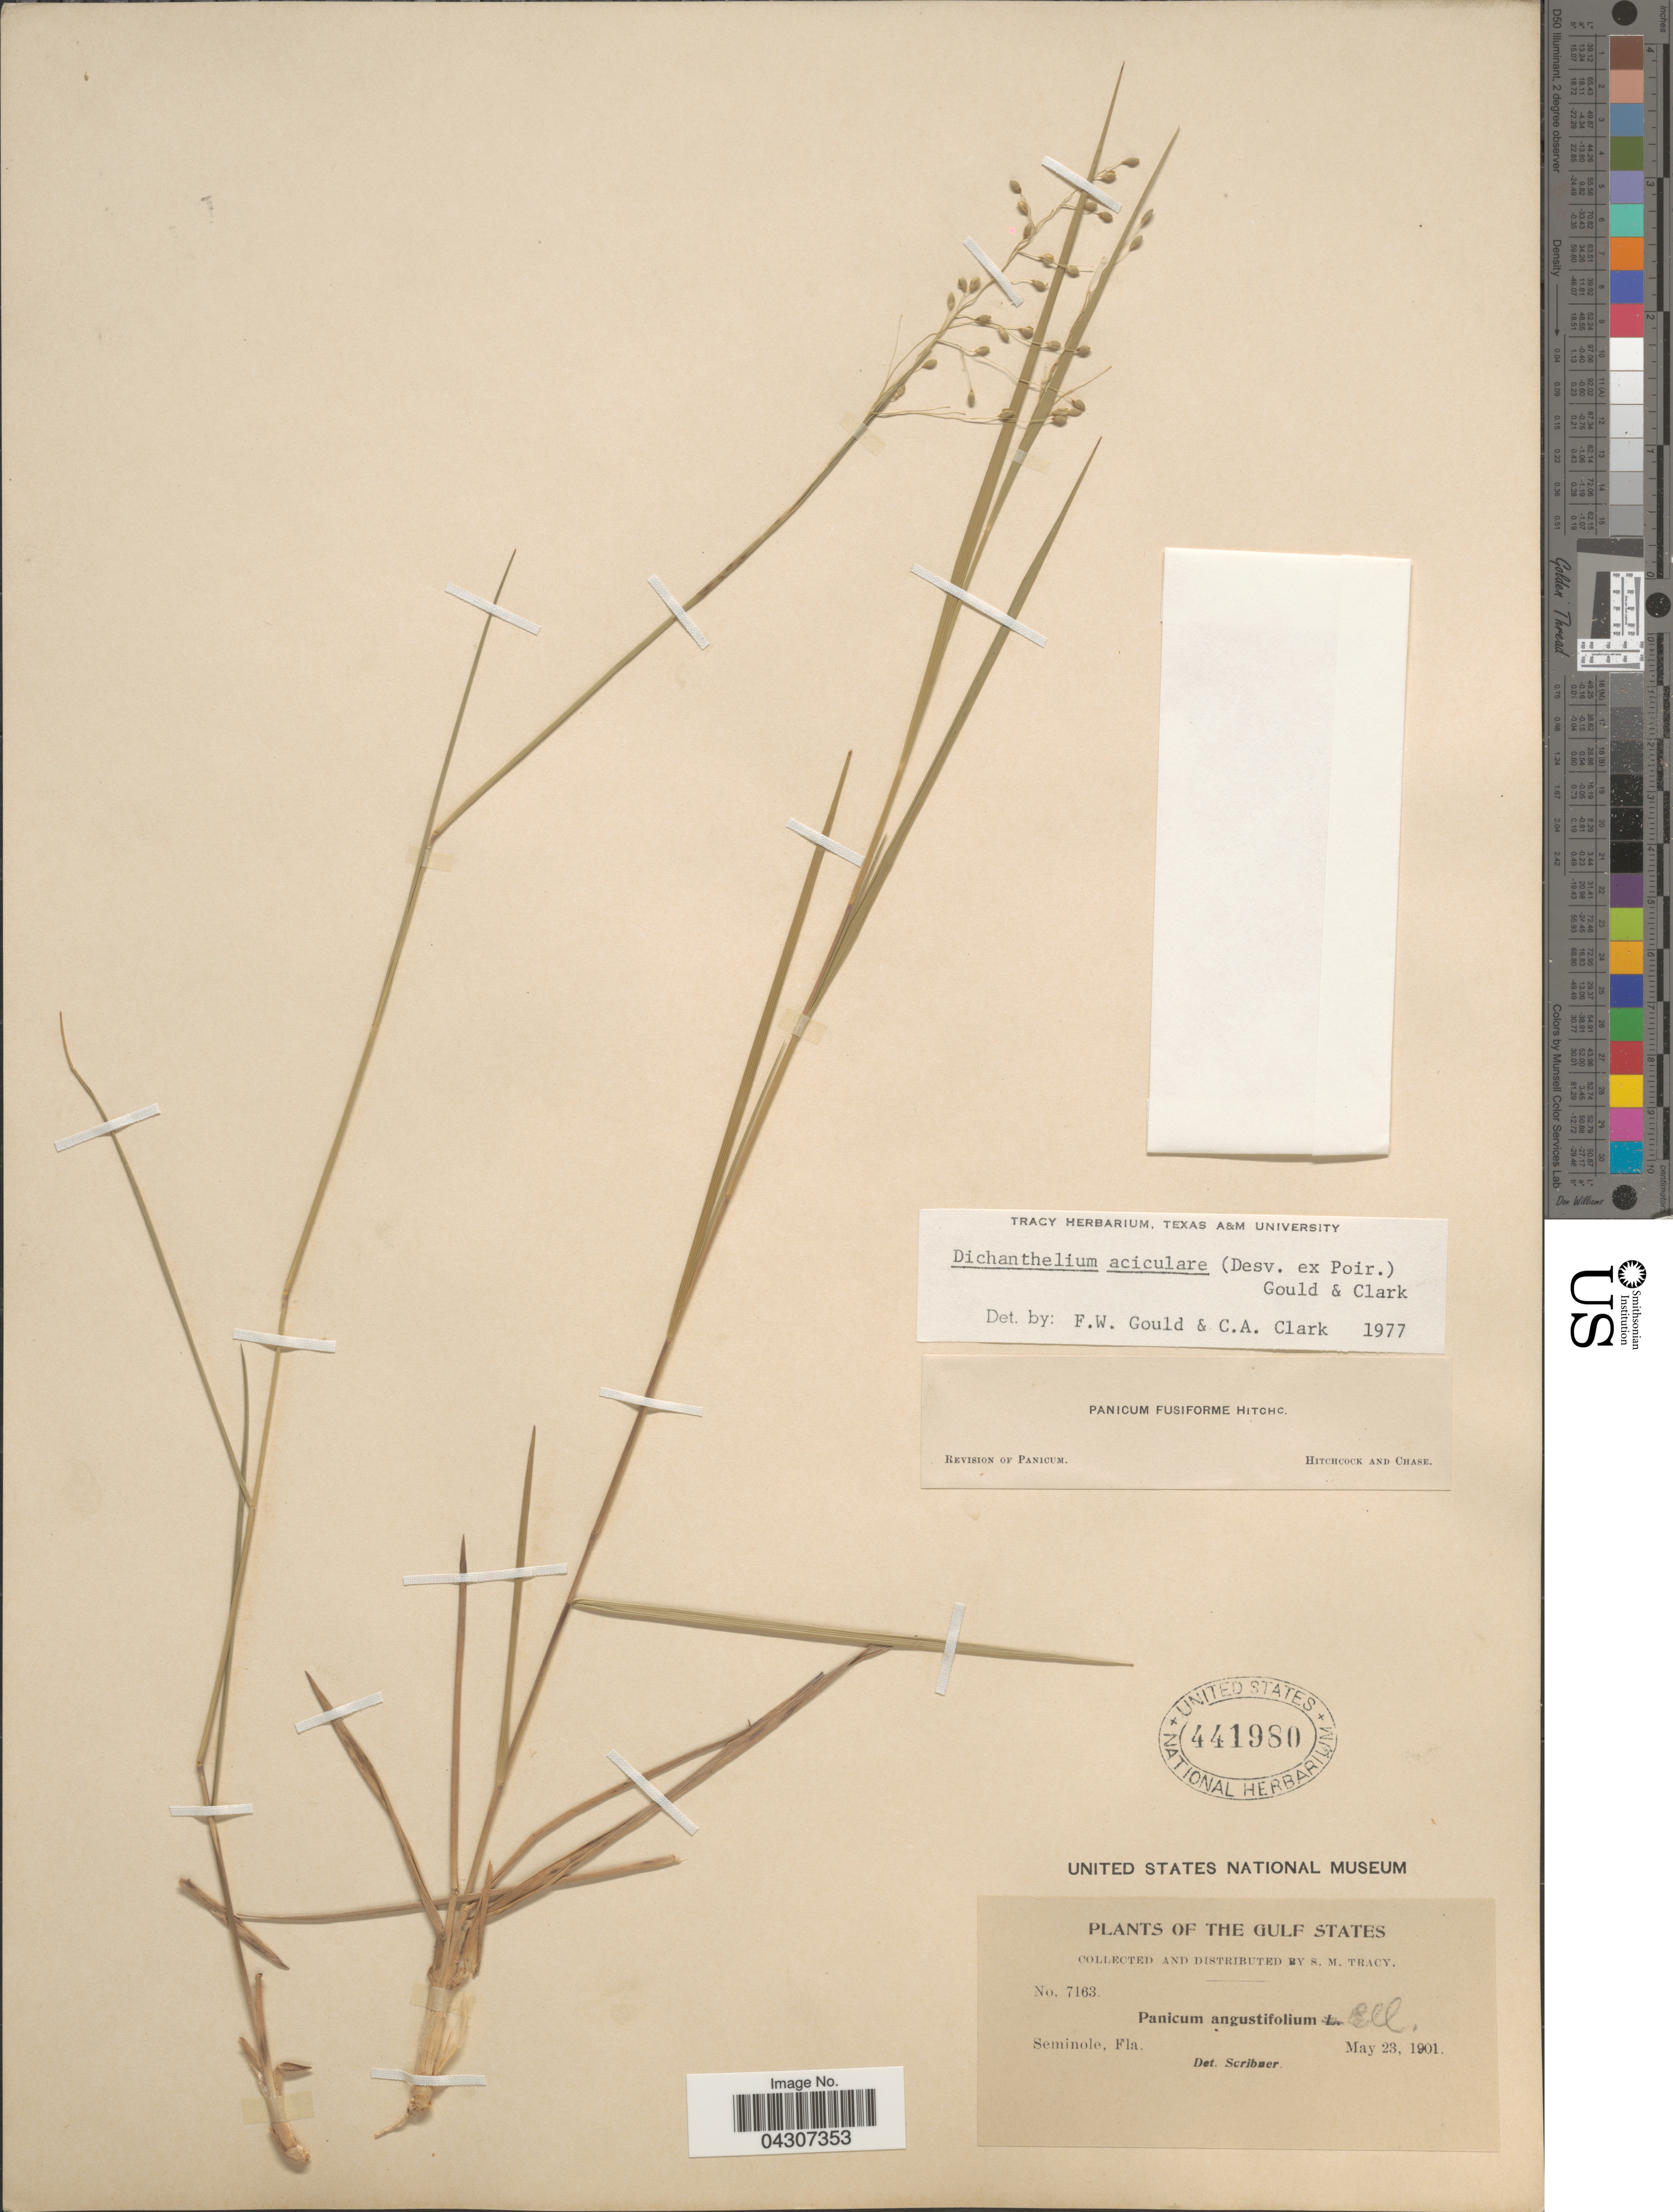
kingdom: Plantae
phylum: Tracheophyta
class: Liliopsida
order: Poales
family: Poaceae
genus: Dichanthelium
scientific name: Dichanthelium aciculare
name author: (Desv. ex Poir.) Gould & C.A. Clark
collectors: S. M. Tracy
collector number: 7163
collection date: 1901-05-23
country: United States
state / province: Florida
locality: Gulf States. Seminole.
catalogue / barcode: US 441980